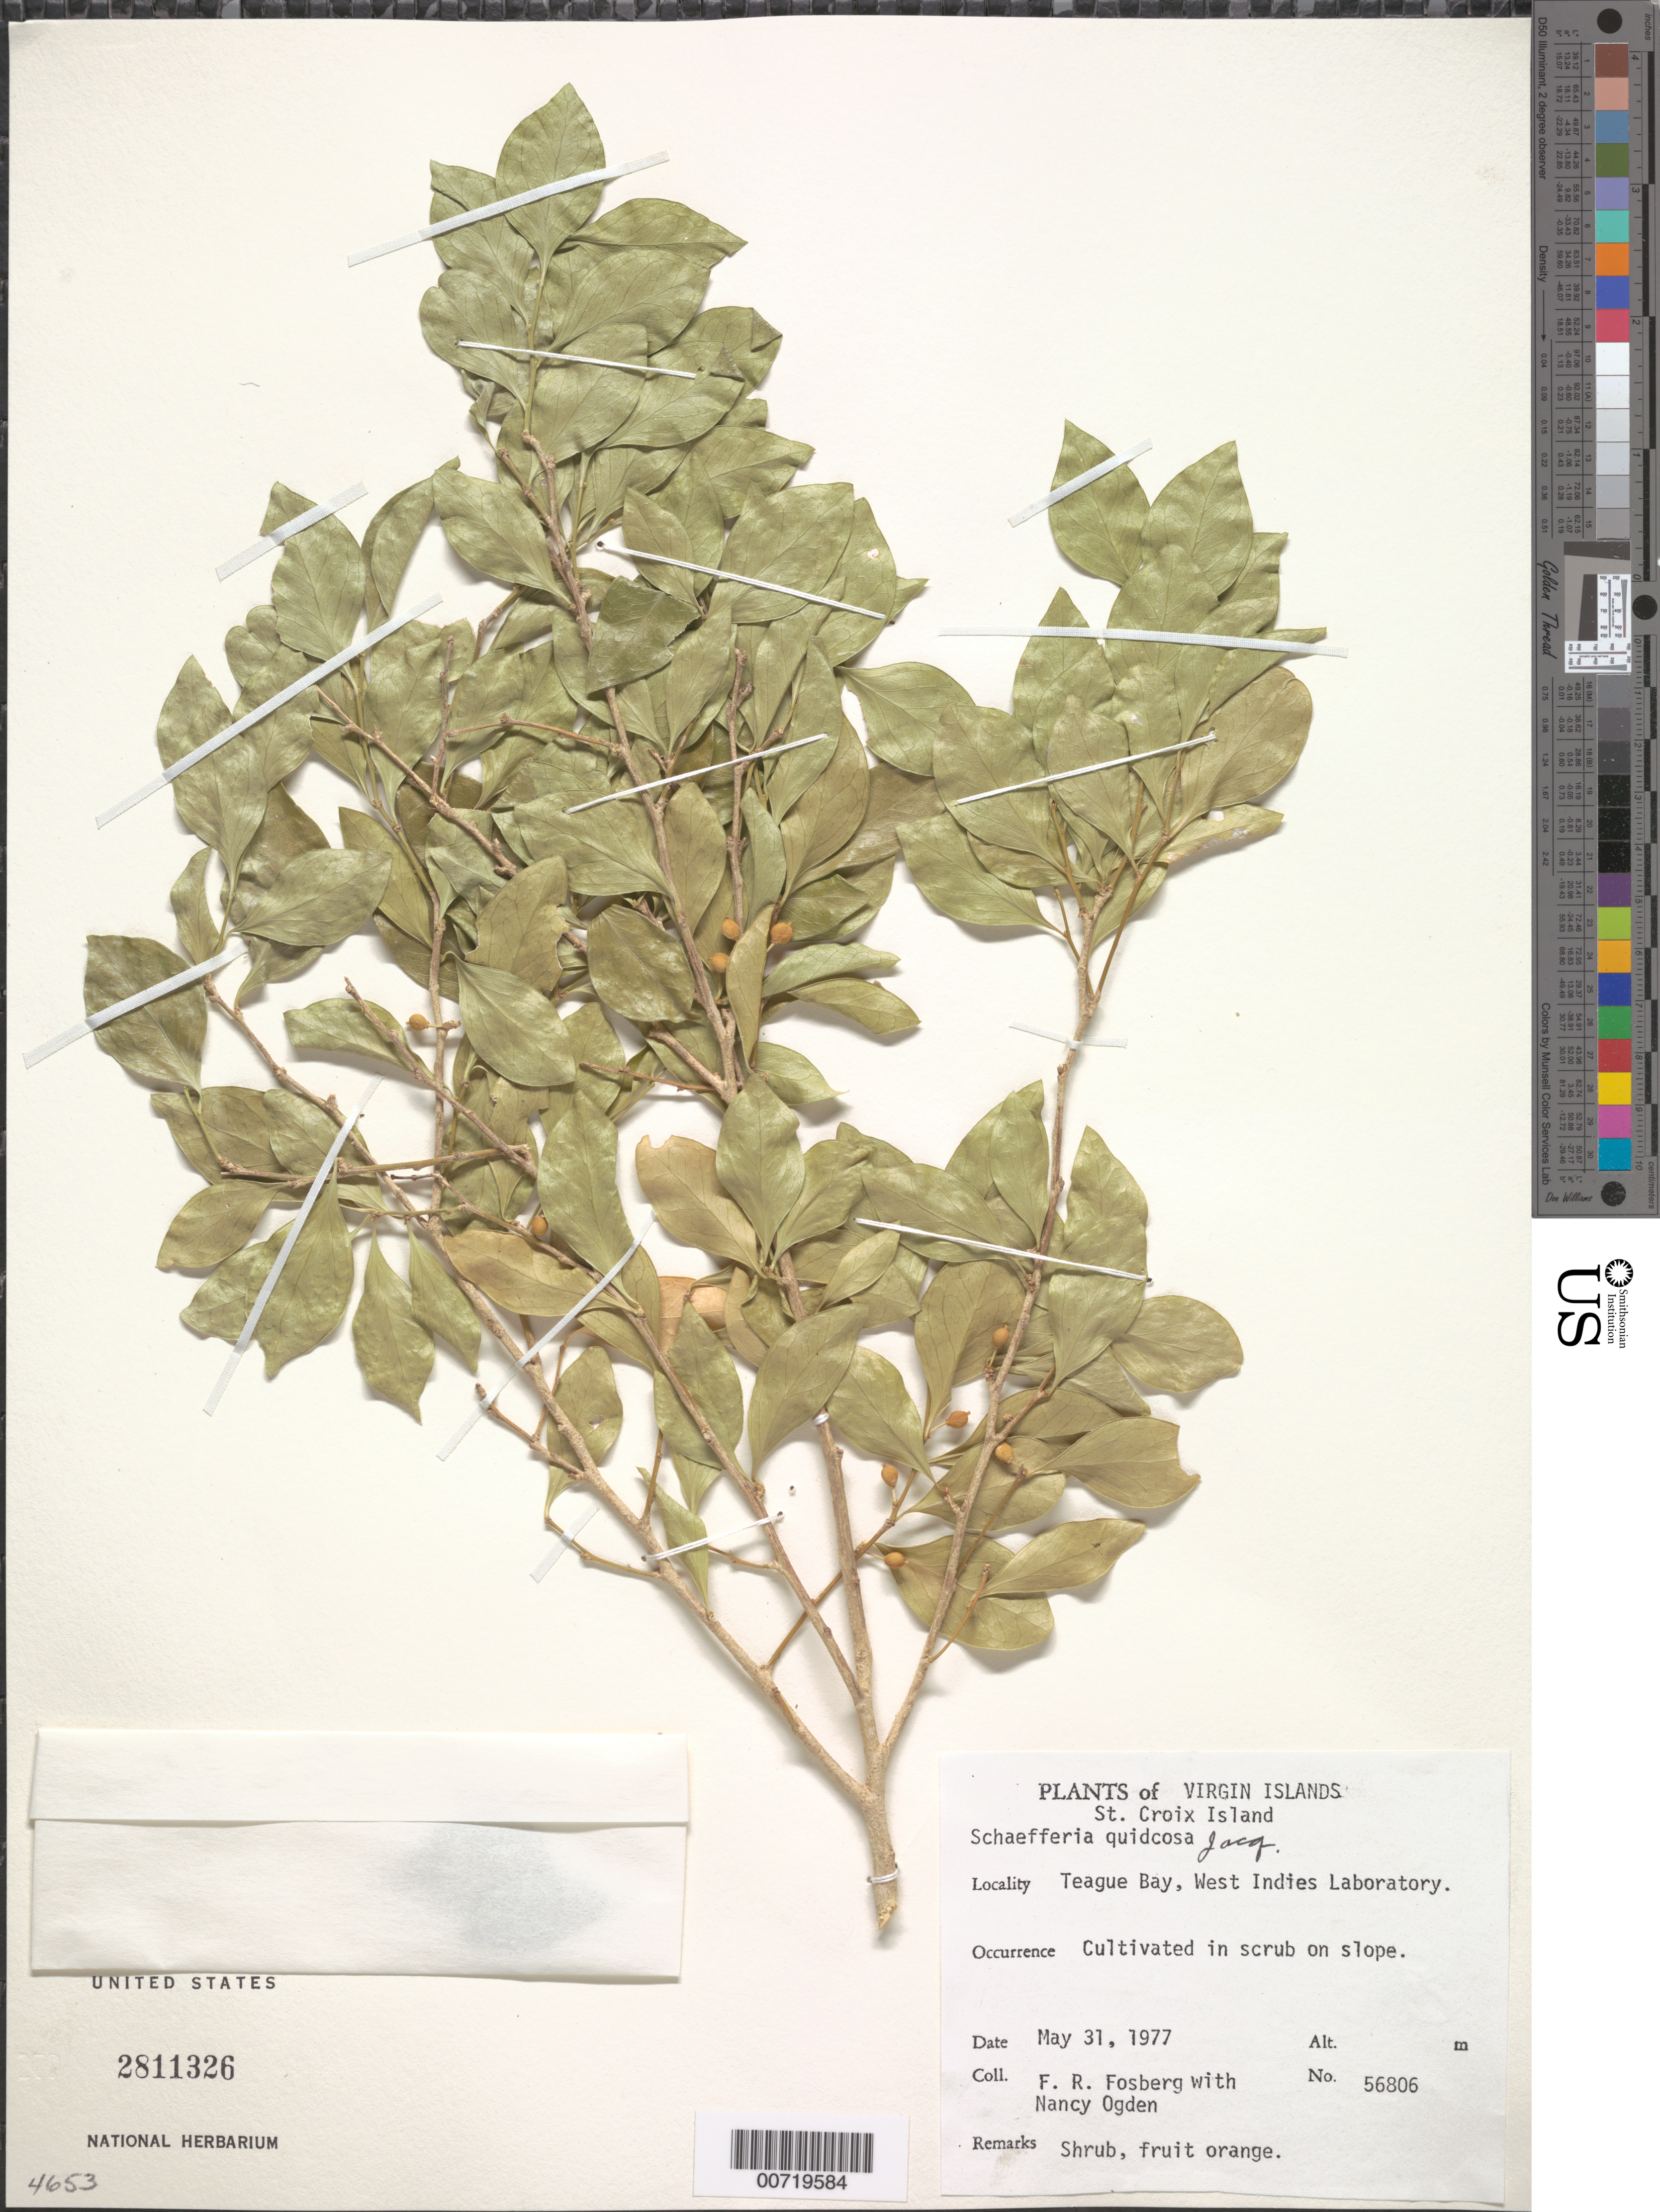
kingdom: Plantae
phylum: Tracheophyta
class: Magnoliopsida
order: Celastrales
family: Celastraceae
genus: Schaefferia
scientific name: Schaefferia quidcosa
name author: Jacq.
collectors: F. R. Fosberg & N. Ogden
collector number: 56806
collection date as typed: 31 May 1977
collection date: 1977-05-31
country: U.S. Virgin Islands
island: St. Croix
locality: Teague Bay, West Indies Laboratory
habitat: Scrub on slope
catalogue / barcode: US 2811326